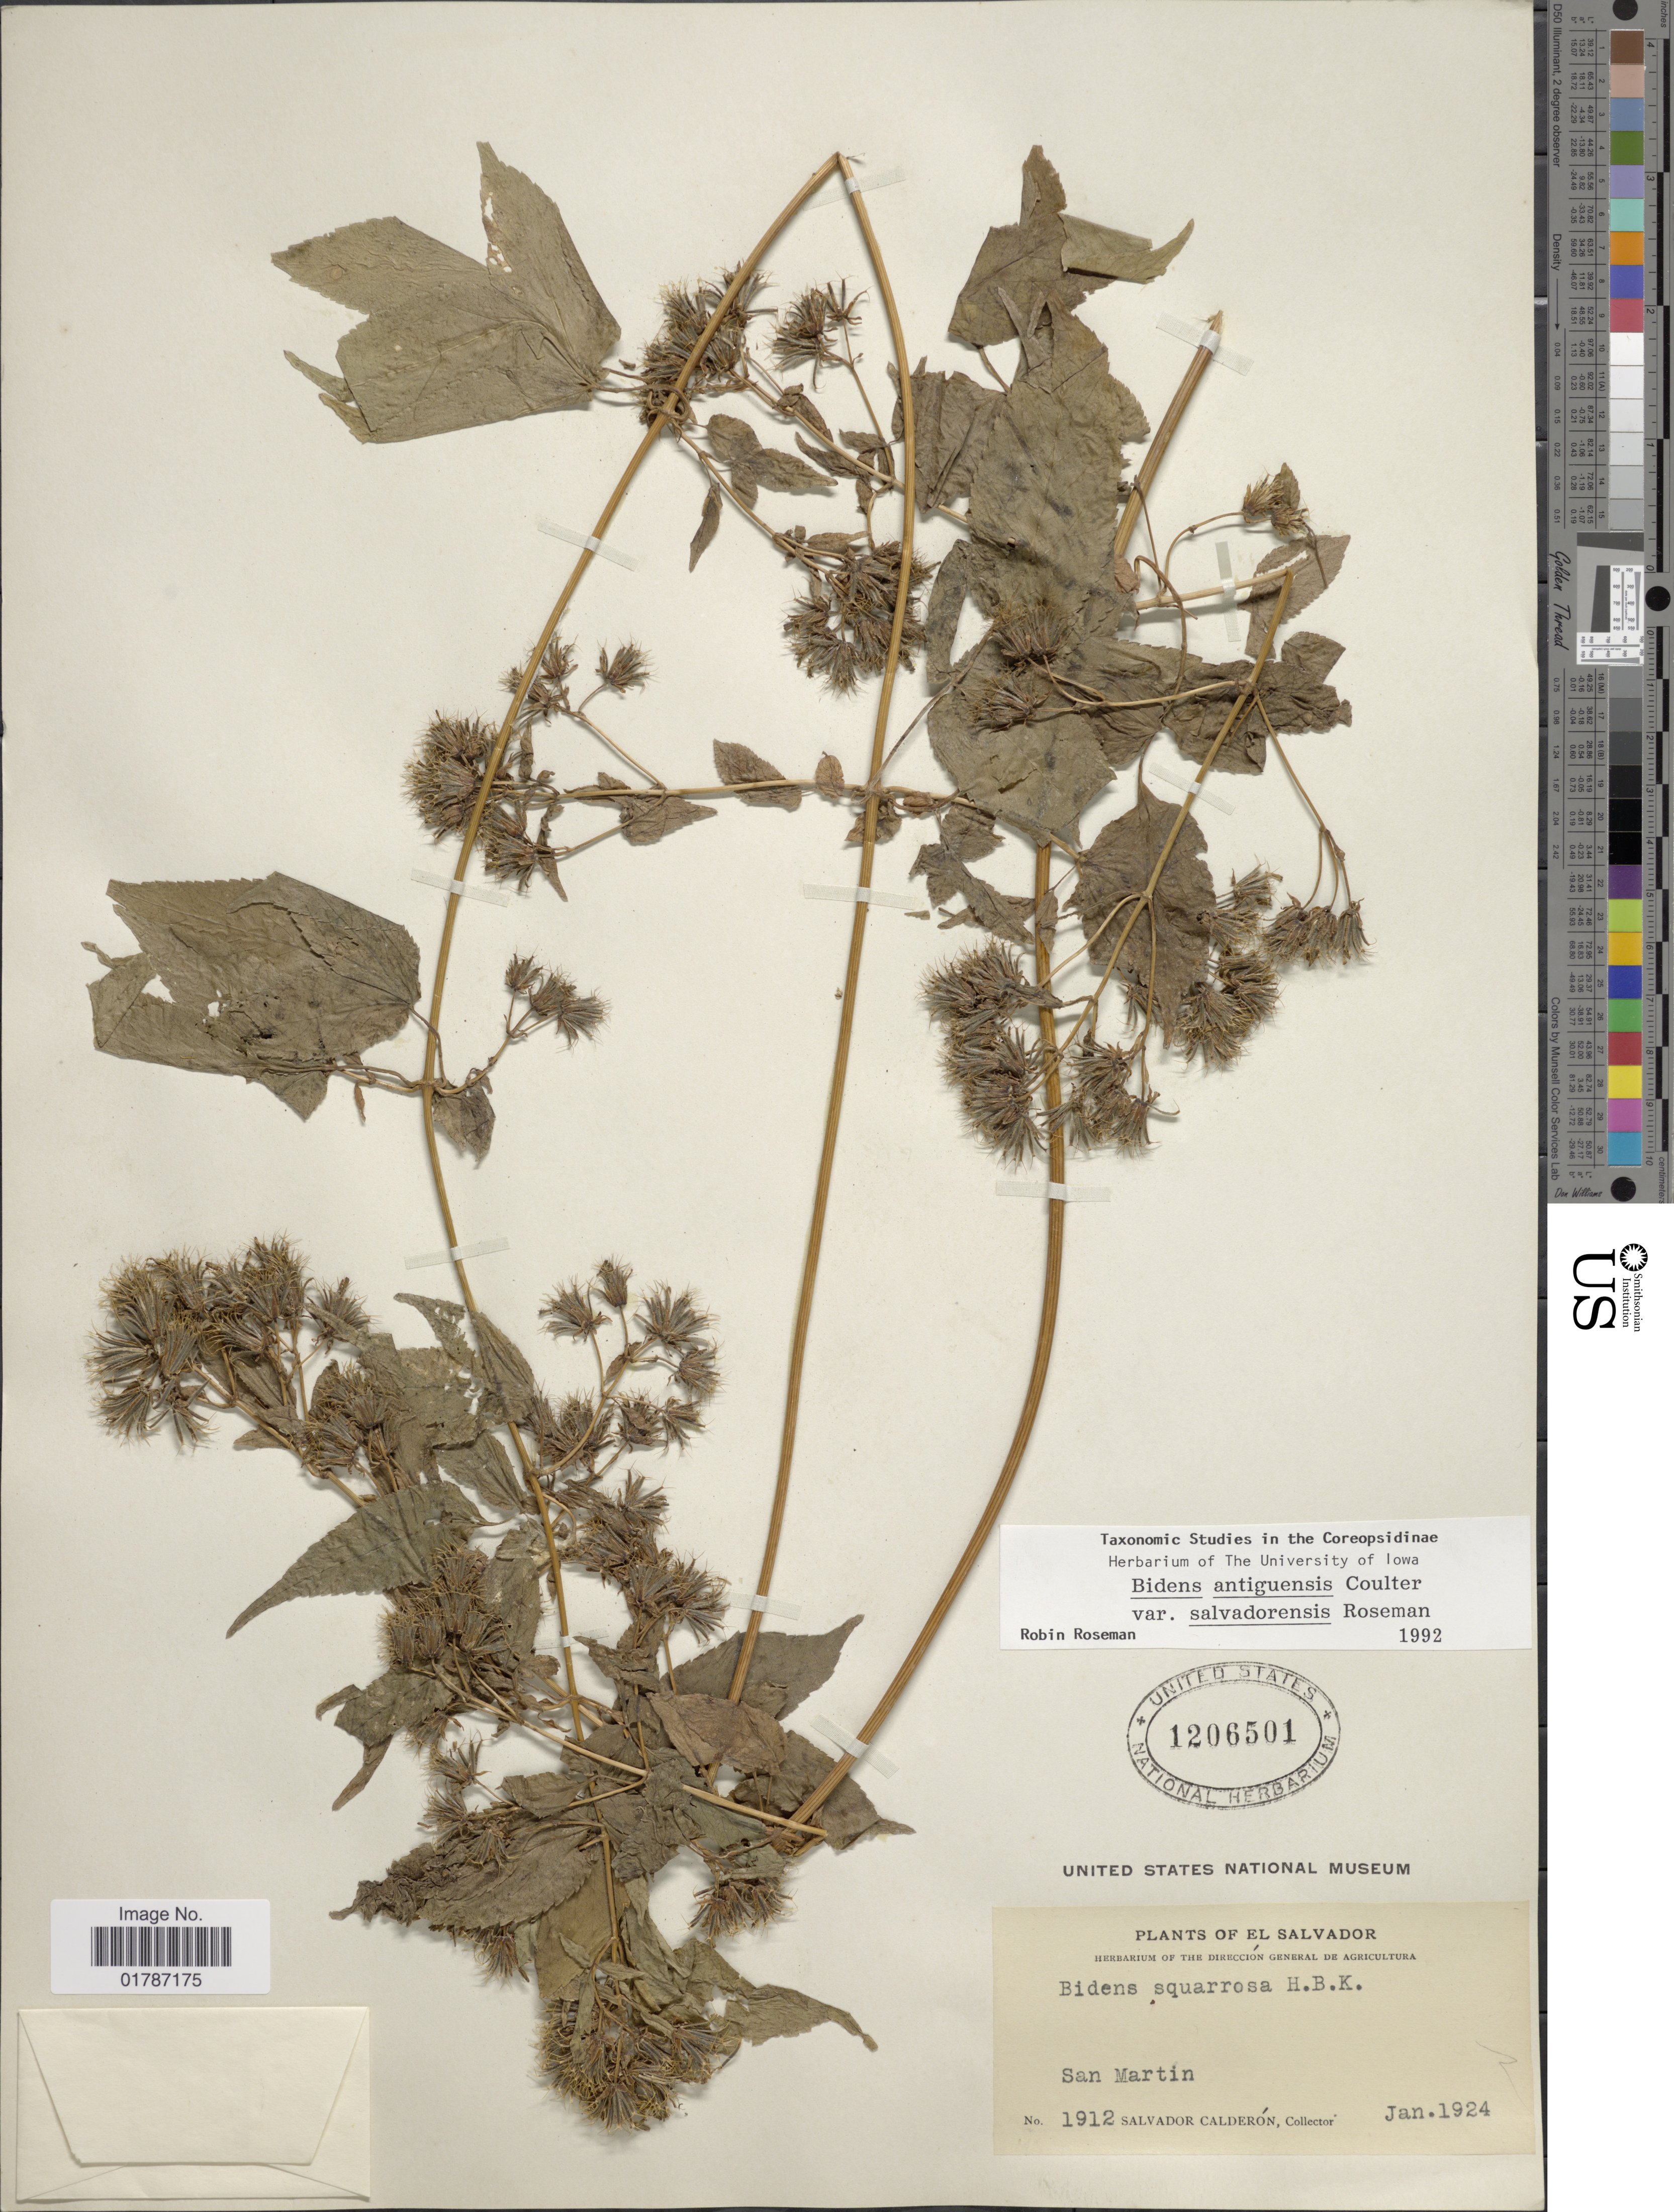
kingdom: Plantae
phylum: Tracheophyta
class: Magnoliopsida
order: Asterales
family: Asteraceae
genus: Bidens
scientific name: Bidens antiguensis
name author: J.M. Coult.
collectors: S. Calderón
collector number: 1912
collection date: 1924-01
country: El Salvador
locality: San Martin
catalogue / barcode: US 1206501